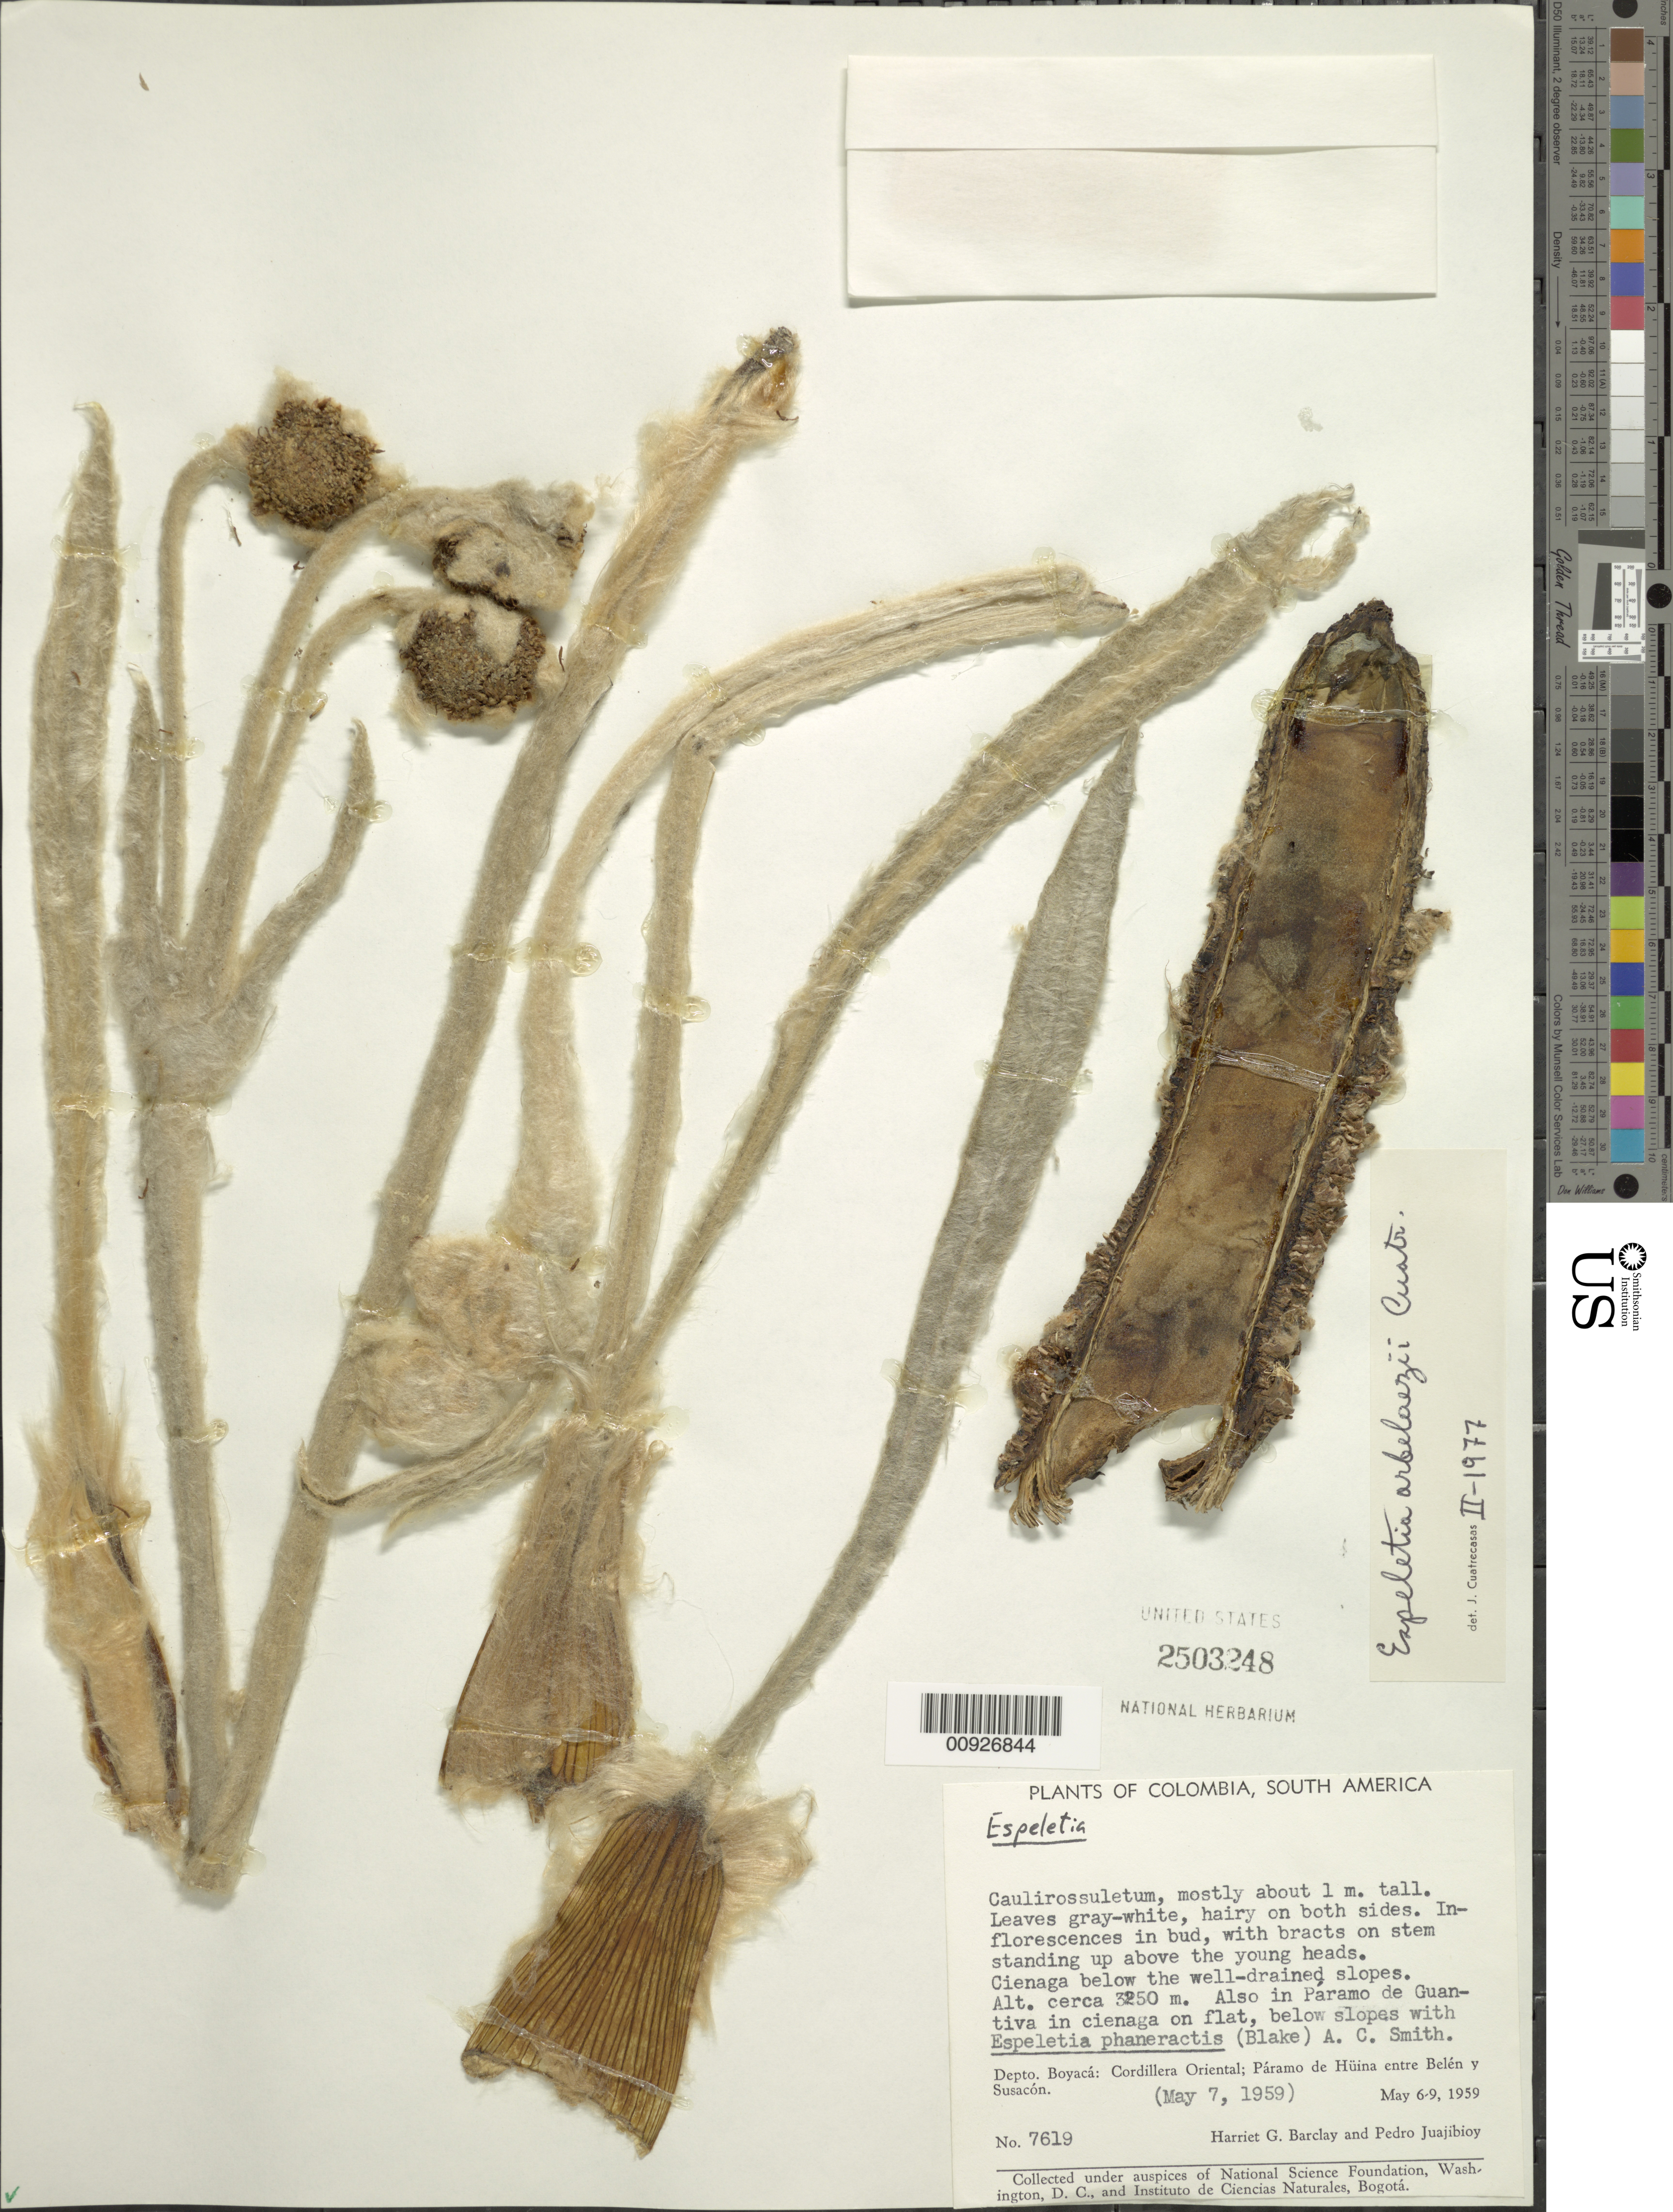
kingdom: Plantae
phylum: Tracheophyta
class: Magnoliopsida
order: Asterales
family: Asteraceae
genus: Espeletia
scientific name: Espeletia arbelaezii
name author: Cuatrec.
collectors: H. G. Barclay & P. Juajibioy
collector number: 7619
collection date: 1959-05-07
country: Colombia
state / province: Boyacá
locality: P. de Hüinas. Cordillera Oriental, Páramo de Hüina entre Belén y Susacón.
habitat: Cienaga, below the well-drained slopes. Also in Páramo de Guantiva, in cienaga on flat, below slopes eith E. phaneractis (Blake) A.C. Smith.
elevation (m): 3250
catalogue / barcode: US 2503248